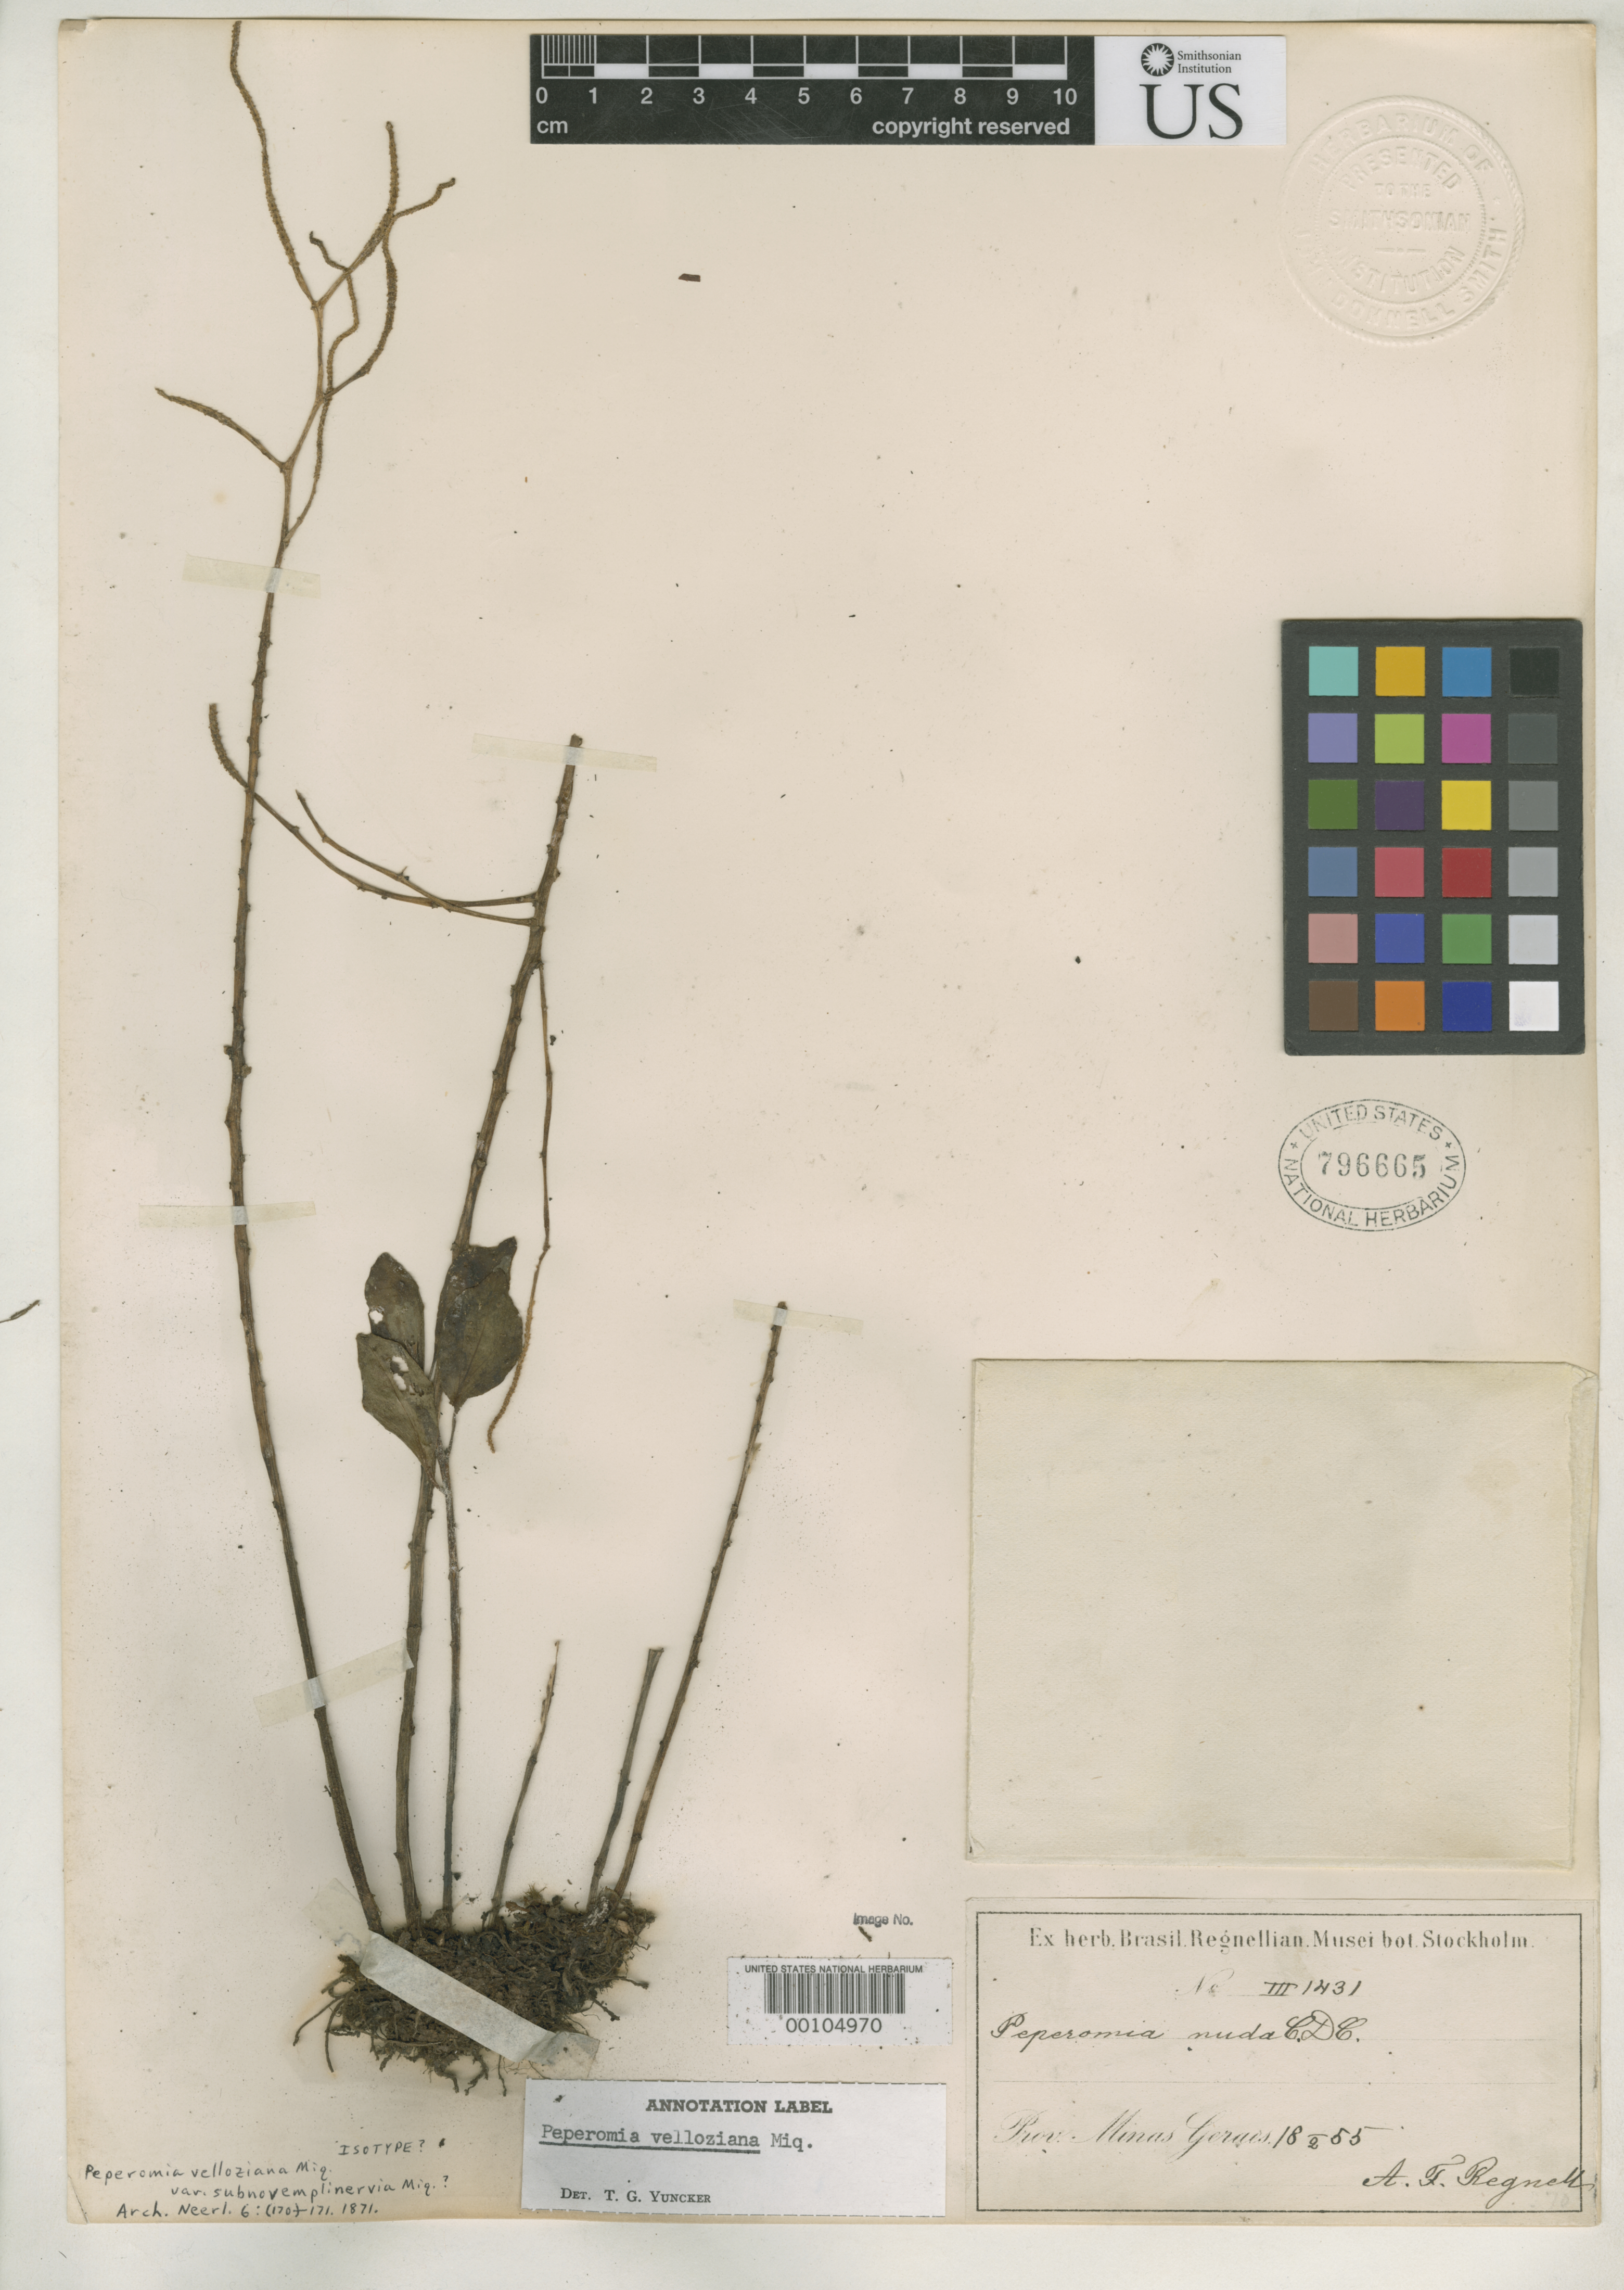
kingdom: Plantae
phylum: Tracheophyta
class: Magnoliopsida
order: Piperales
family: Piperaceae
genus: Peperomia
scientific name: Peperomia velloziana var. subnovemplinervia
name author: Miq.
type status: Isotype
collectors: A. F. Regnell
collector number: III 1431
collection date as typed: Feb 1855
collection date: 1855-02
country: Brazil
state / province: Minas Gerais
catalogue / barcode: US 796665